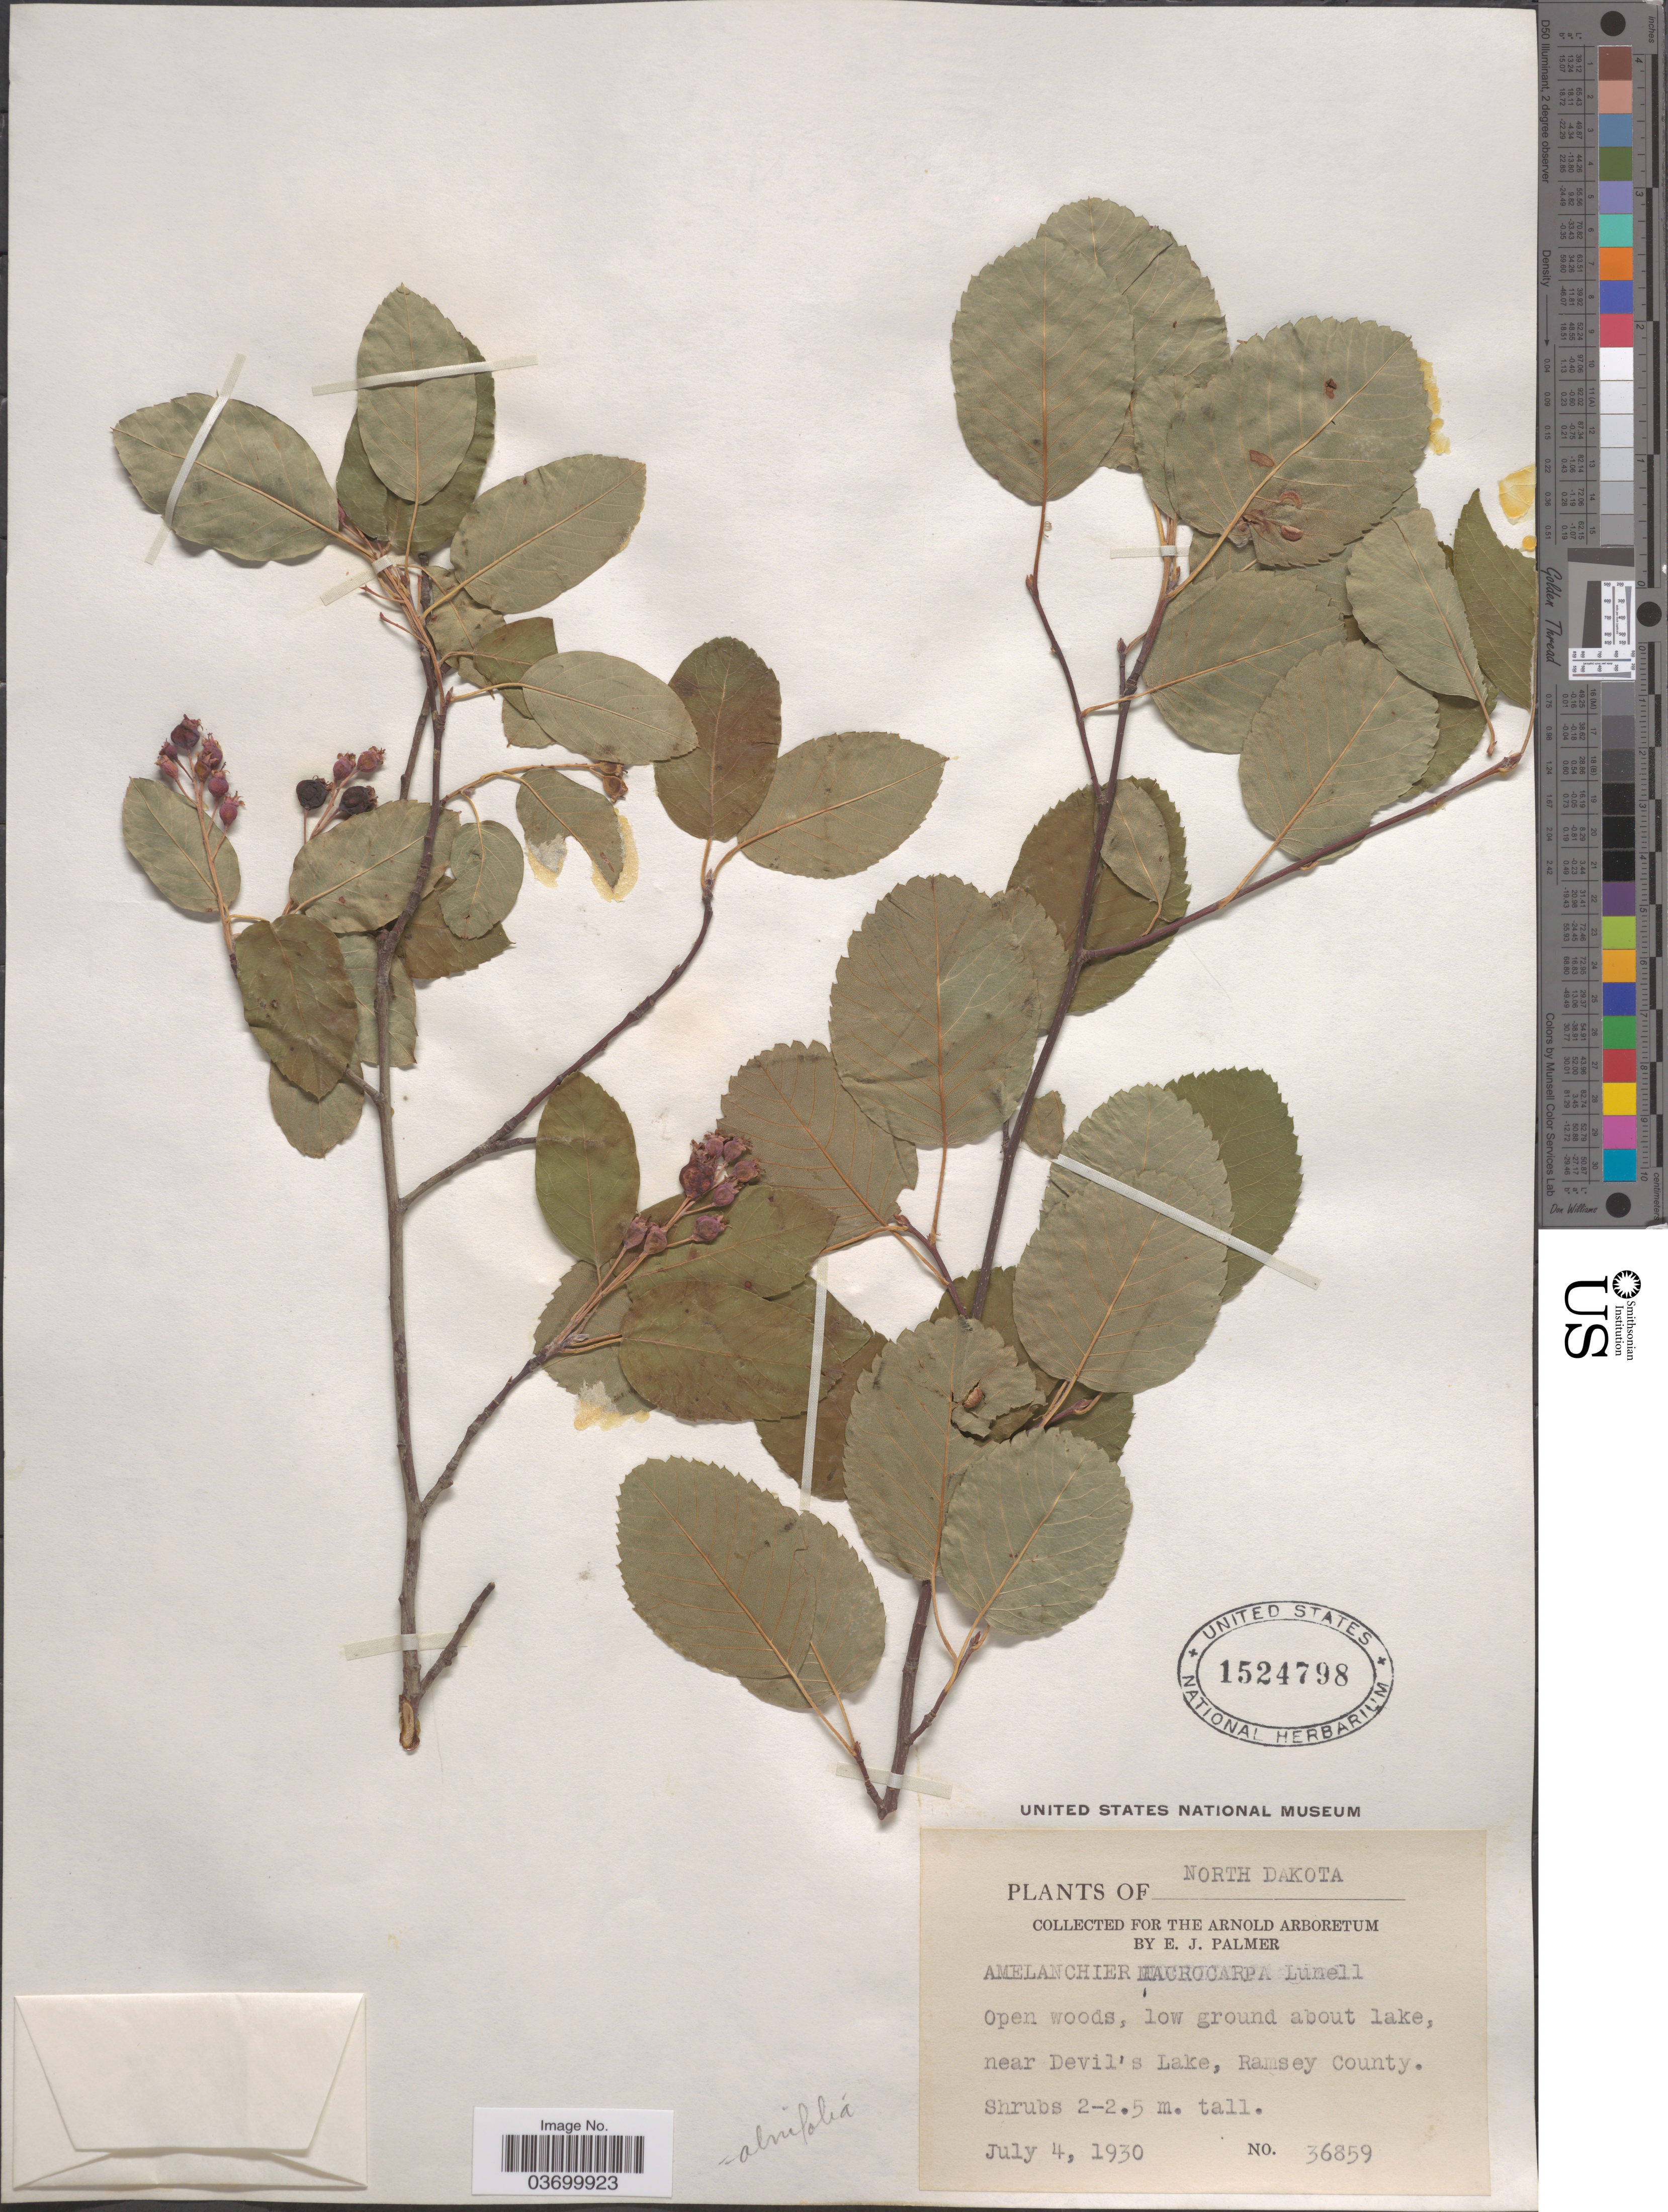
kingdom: Plantae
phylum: Tracheophyta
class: Magnoliopsida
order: Rosales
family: Rosaceae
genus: Amelanchier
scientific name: Amelanchier alnifolia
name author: (Nutt.) Nutt. ex M. Roem.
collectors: E. J. Palmer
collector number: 36859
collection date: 1930-07-04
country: United States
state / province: North Dakota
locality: Low ground about lake, near Devil's Lake, Ramsey County.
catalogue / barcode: US 1524798